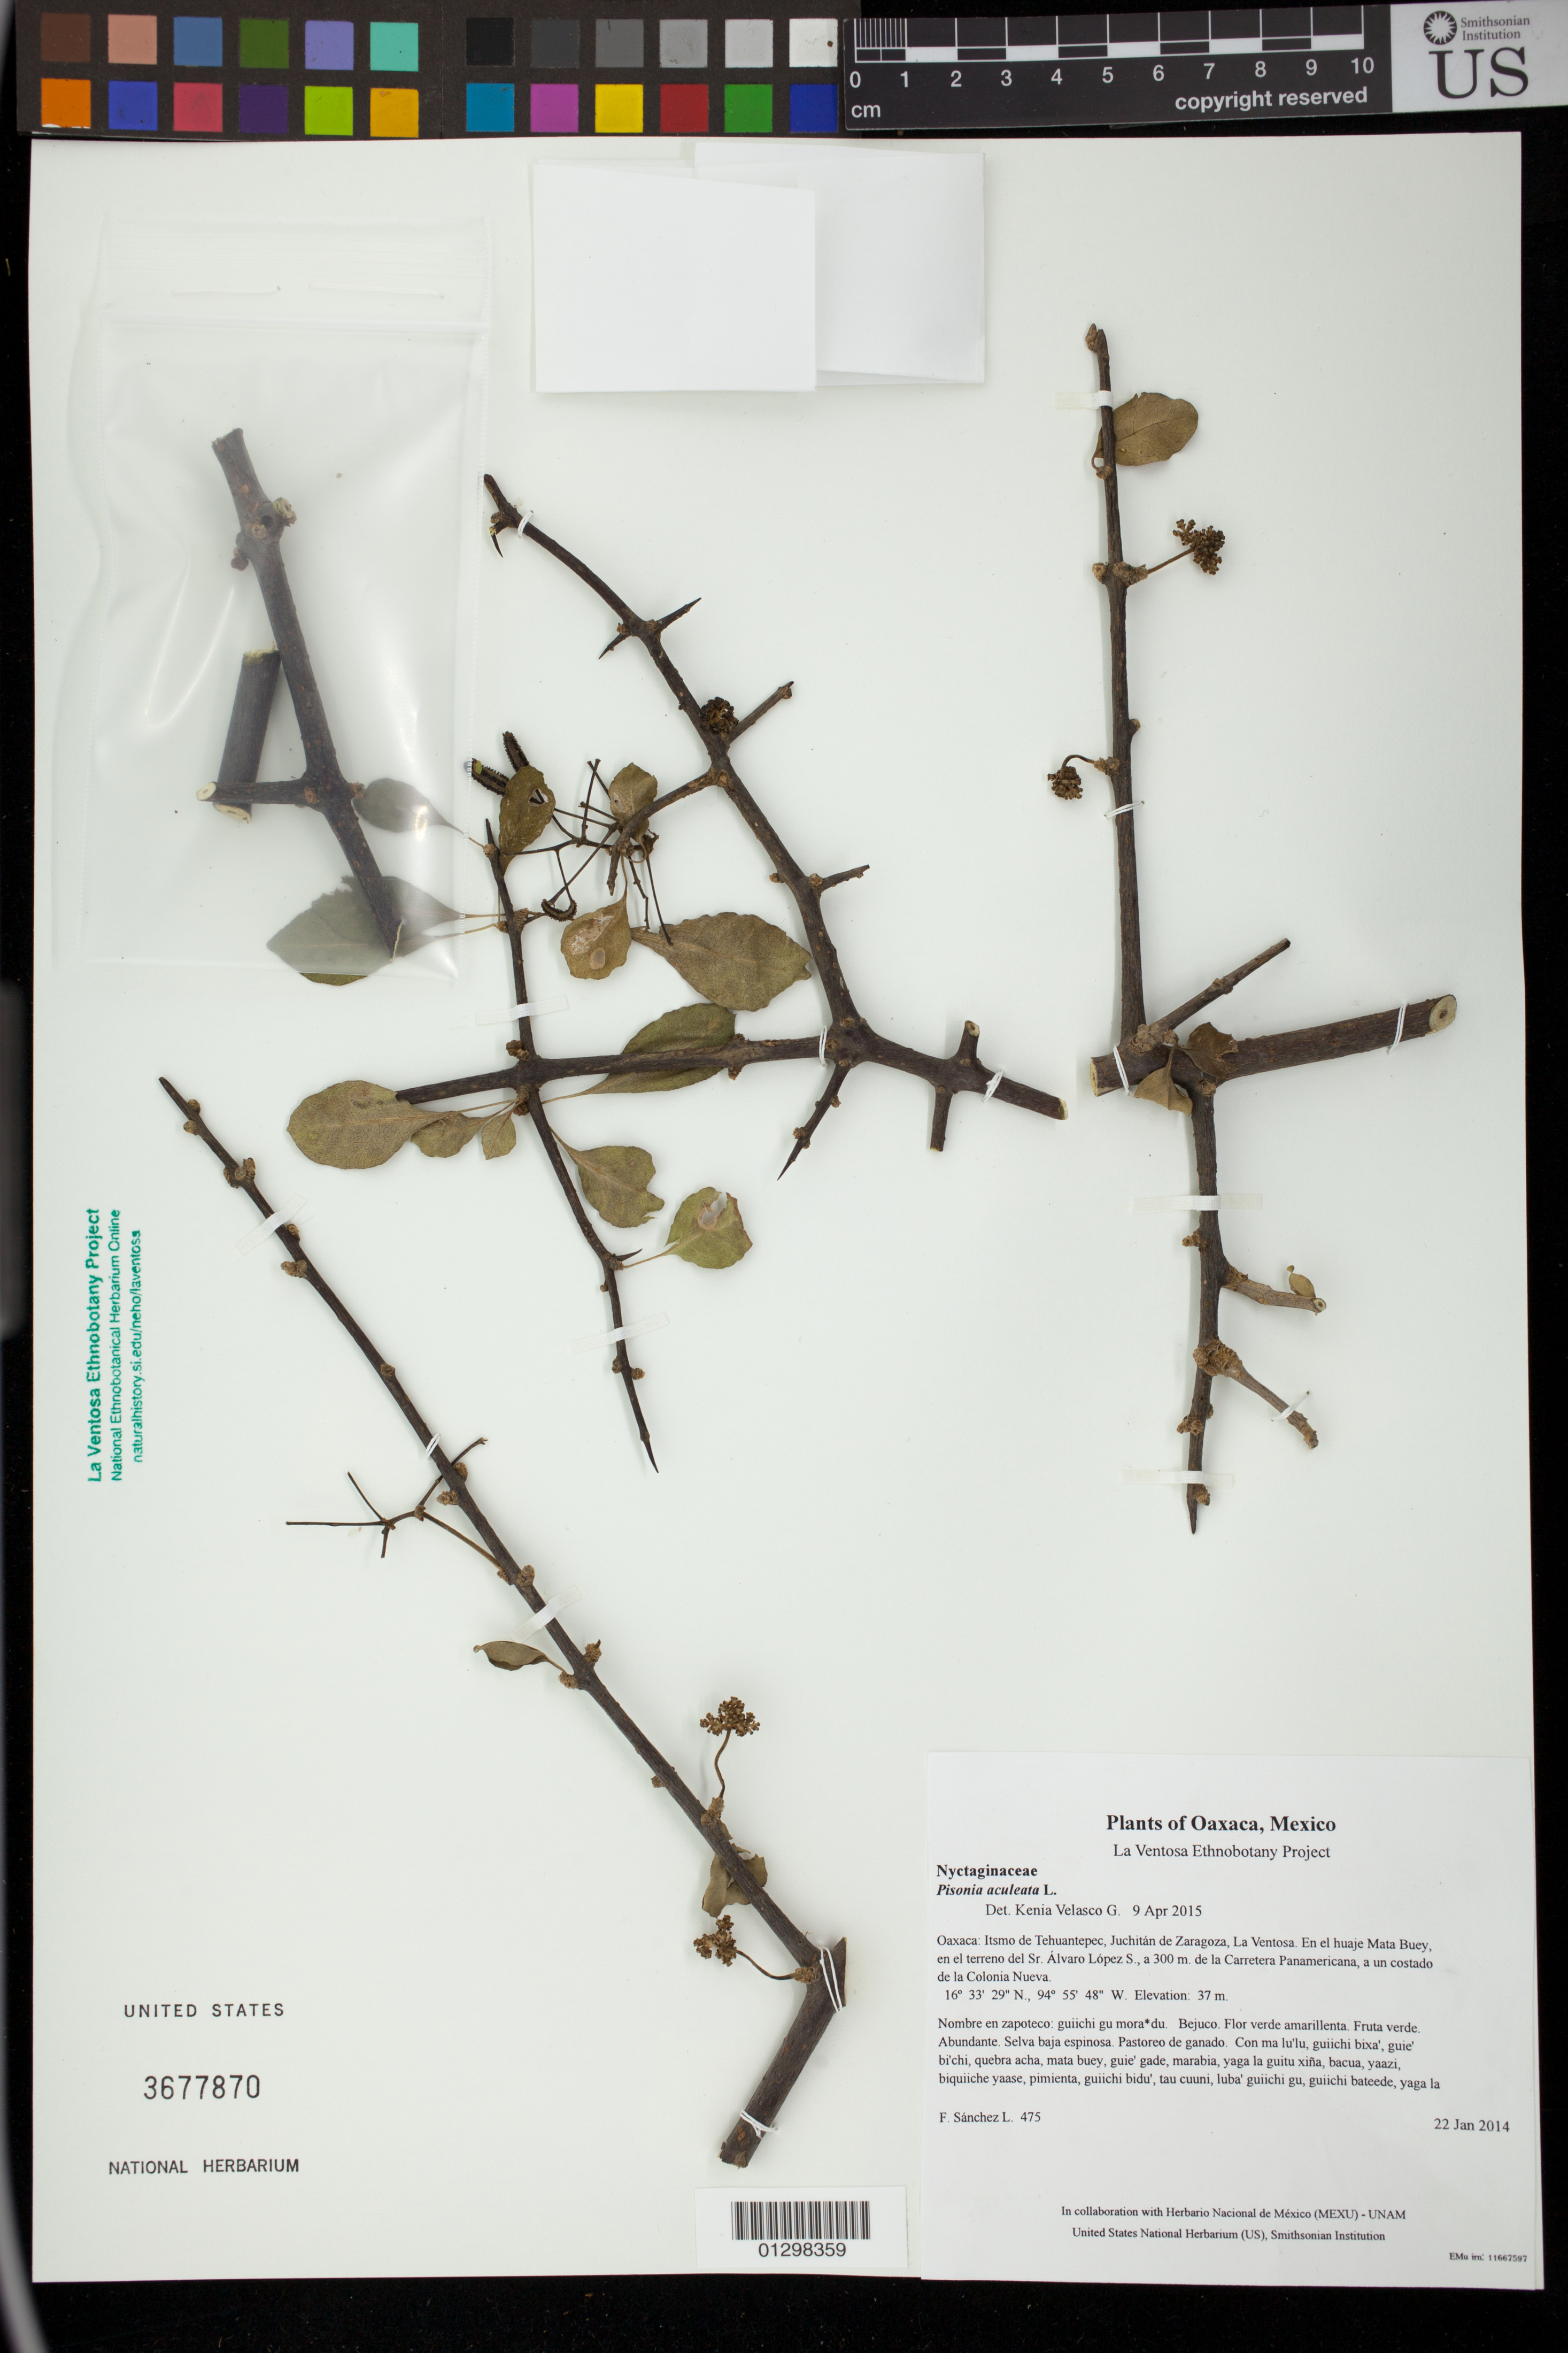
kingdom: Plantae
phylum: Tracheophyta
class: Magnoliopsida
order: Caryophyllales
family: Nyctaginaceae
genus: Pisonia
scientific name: Pisonia macranthocarpa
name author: (Donn. Sm.) Donn. Sm.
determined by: Hernandez L., Patricia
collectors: F. Sánchez L.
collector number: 475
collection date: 2014-01-22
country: Mexico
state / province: Oaxaca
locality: Itsmo de Tehuantepec, Juchitán de Zaragoza, La Ventosa. En el huaje Mata Buey, en el terreno del Sr. Álvaro López S., a 300 m. de la Carretera Panamericana, a un costado de la Colonia Nueva.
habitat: Selva baja espinosa. Pastoreo de ganado.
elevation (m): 37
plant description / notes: JEBOT, MEXU, SERO, US; Luba'. Guie' naga' naguchi ga. Cuaananaxhi naga'. Stale.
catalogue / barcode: US 3677870